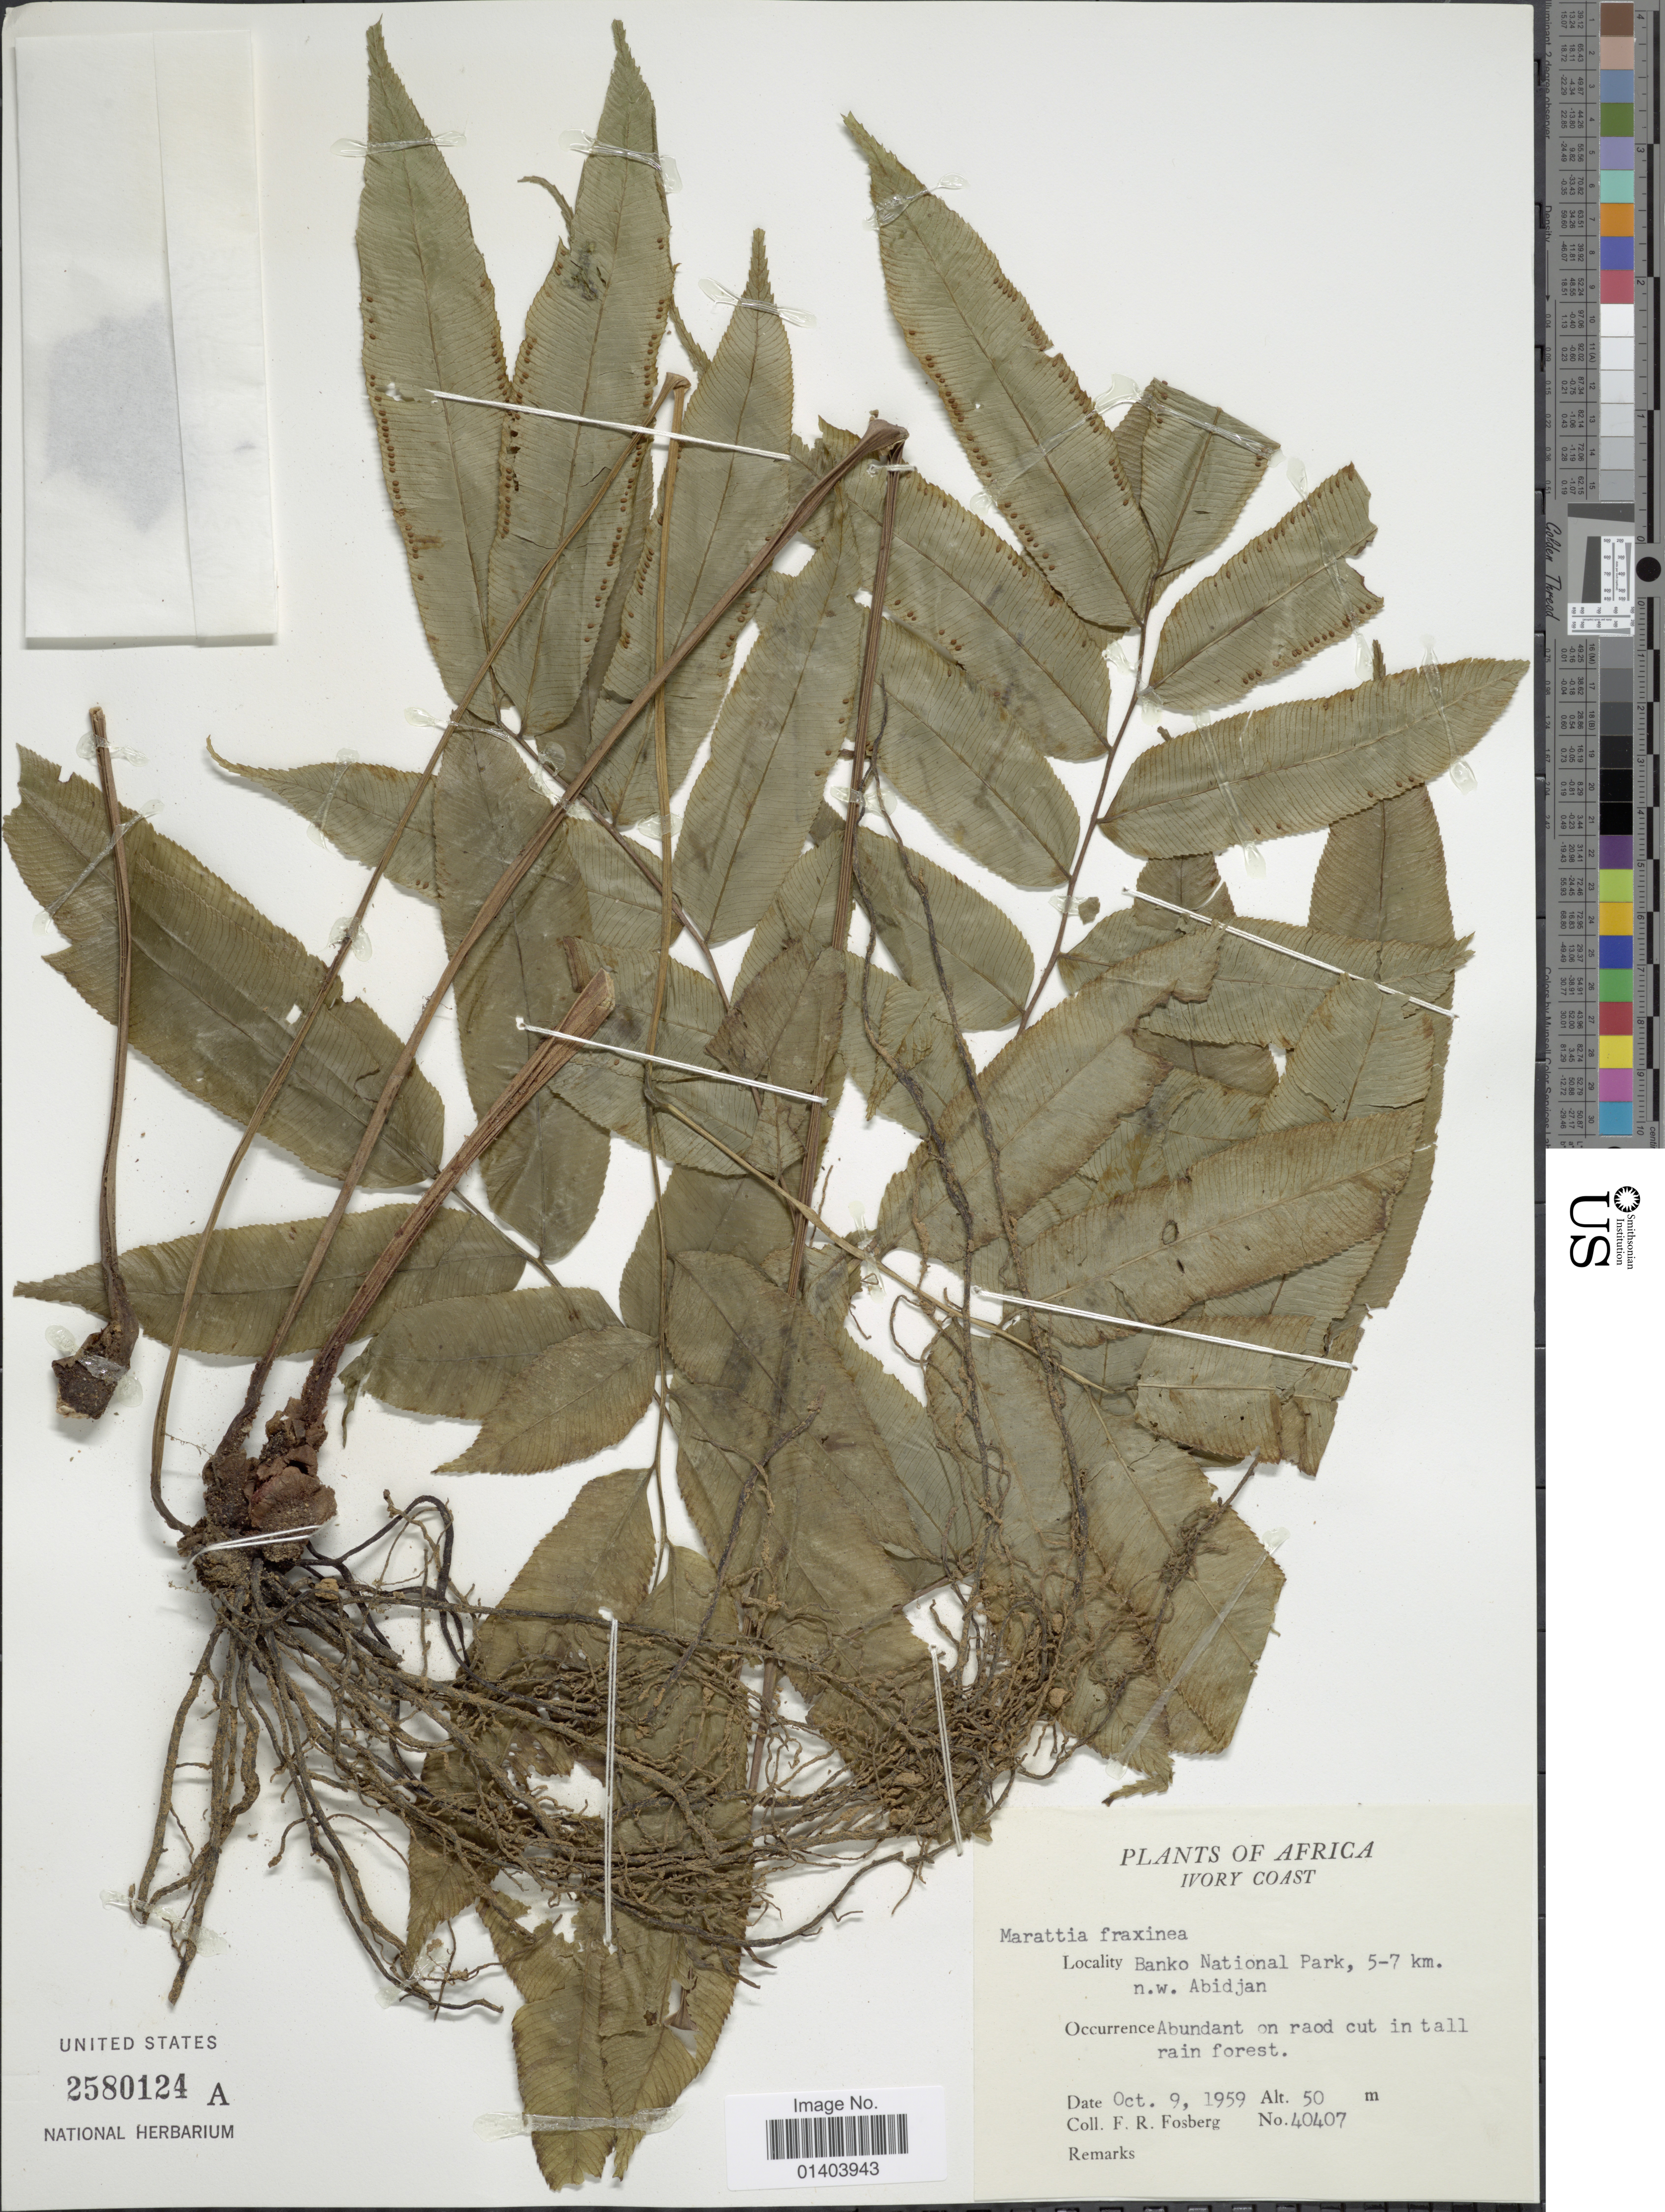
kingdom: Plantae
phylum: Tracheophyta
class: Polypodiopsida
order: Marattiales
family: Marattiaceae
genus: Ptisana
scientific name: Ptisana fraxinea var. fraxinea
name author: (Sm.) Murdock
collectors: F. R. Fosberg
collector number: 40407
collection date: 1959-10-09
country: Ivory Coast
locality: Africa, banko National park, 5-7 km. n.w. Abidjan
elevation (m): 50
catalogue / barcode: US 2580124A